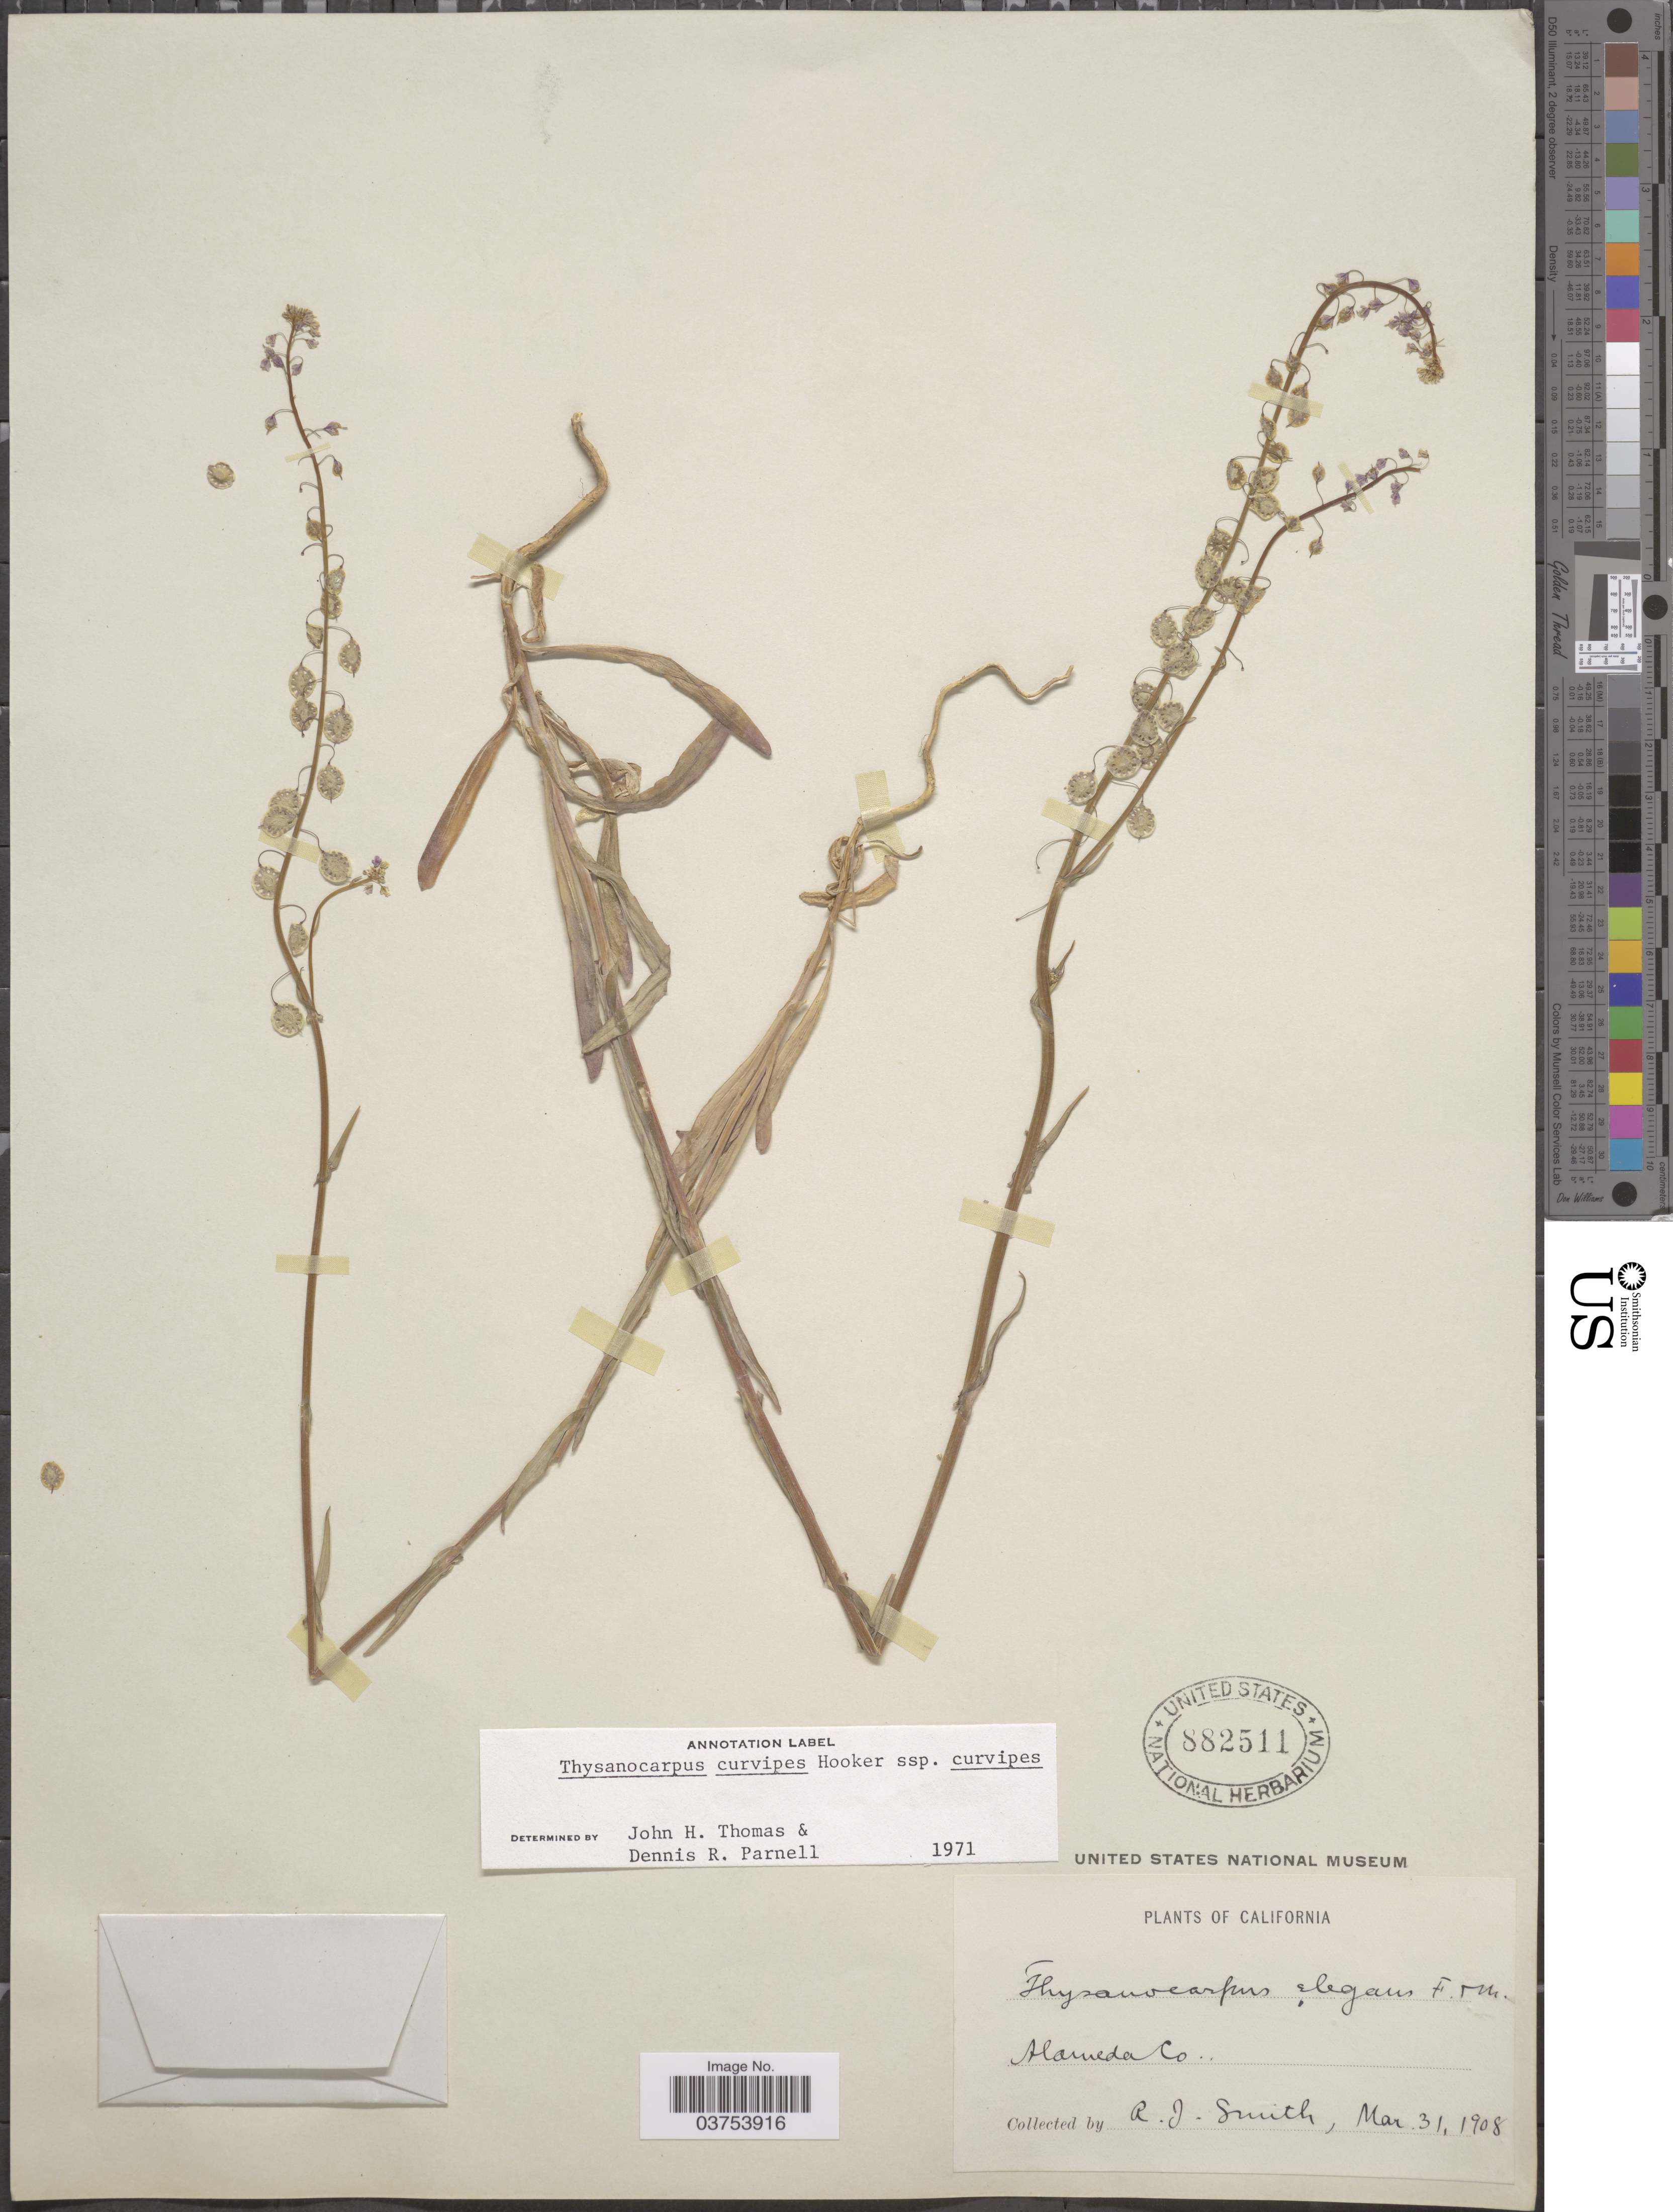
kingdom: Plantae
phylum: Tracheophyta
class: Magnoliopsida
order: Brassicales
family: Brassicaceae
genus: Thysanocarpus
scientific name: Thysanocarpus curvipes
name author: Hook.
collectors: R. J. Smith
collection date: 1908-03-31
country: United States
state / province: California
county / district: Alameda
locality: Alameda Co.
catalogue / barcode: US 882511